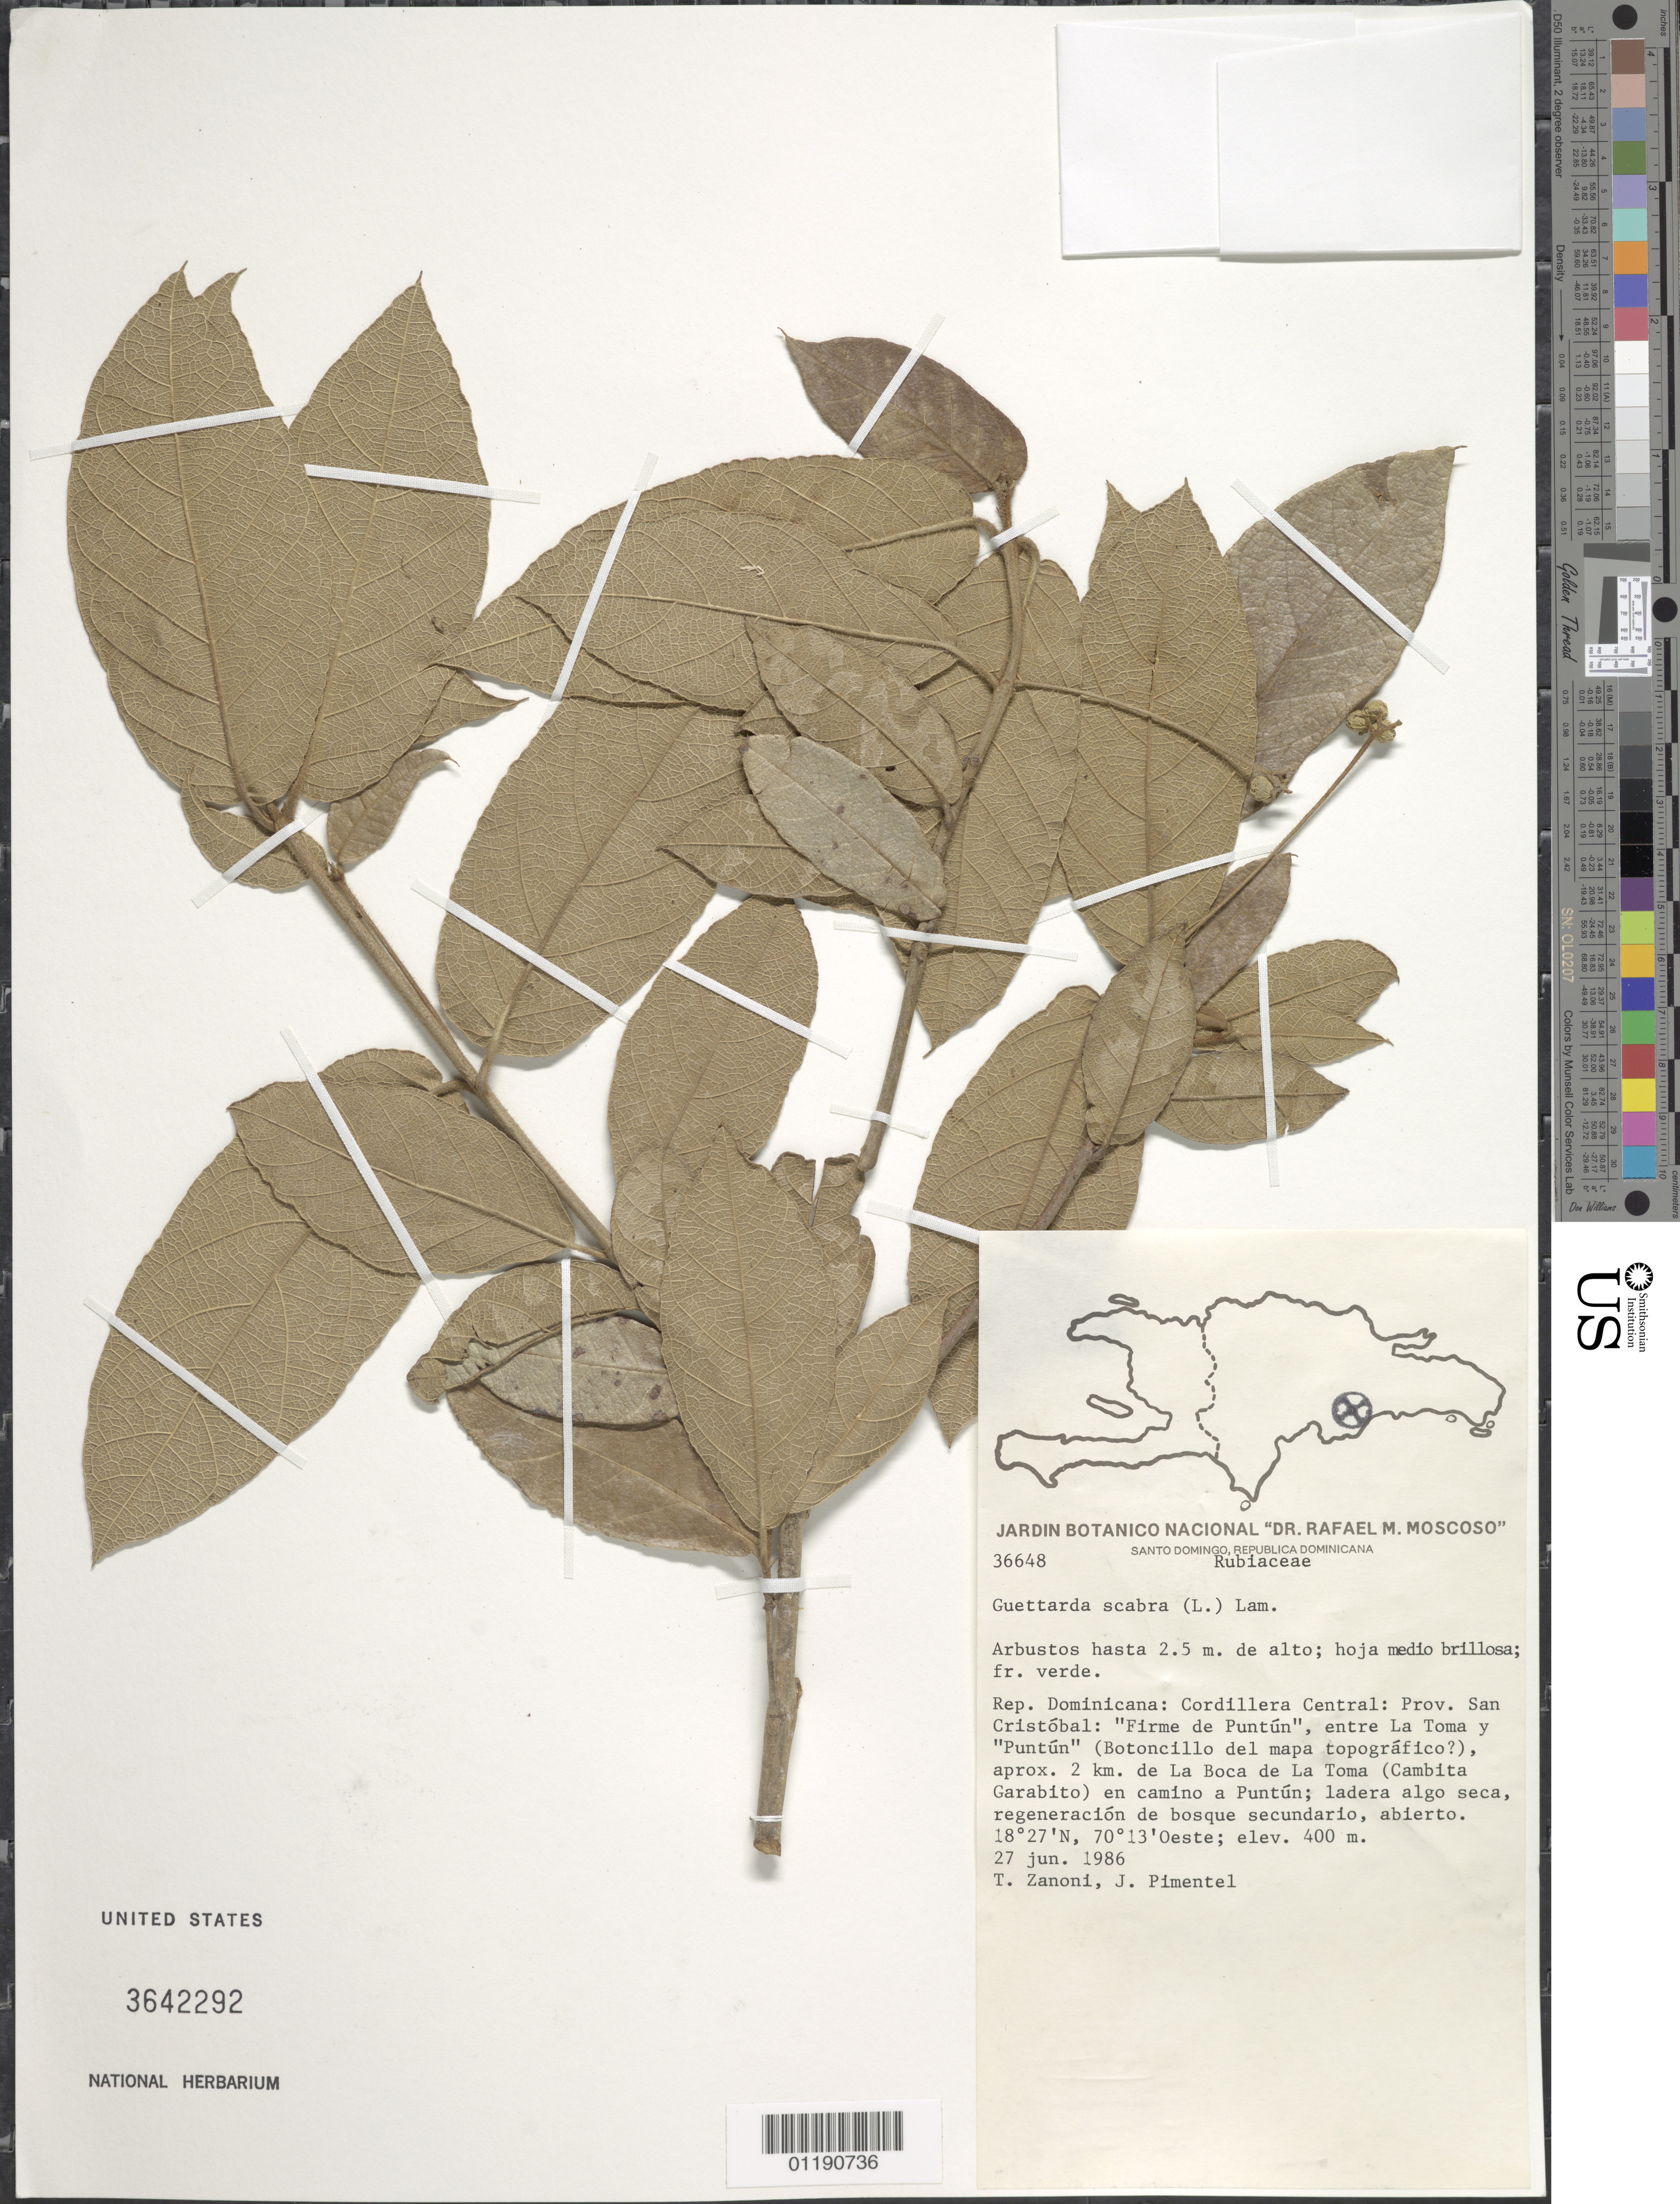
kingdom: Plantae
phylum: Tracheophyta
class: Magnoliopsida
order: Gentianales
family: Rubiaceae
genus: Guettarda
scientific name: Guettarda scabra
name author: (L.) Vent.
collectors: T. A. Zanoni & J. Pimentel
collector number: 36648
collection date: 1986-06-27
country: Dominican Republic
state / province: San Cristobal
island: Hispaniola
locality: Cordillera Central. "Firme de Puntún", between La Toma and "Puntún", approximately 2 km. from La Boca de la Toma (Cambita Garabito) on road to Puntún.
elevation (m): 400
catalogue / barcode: US 3642292